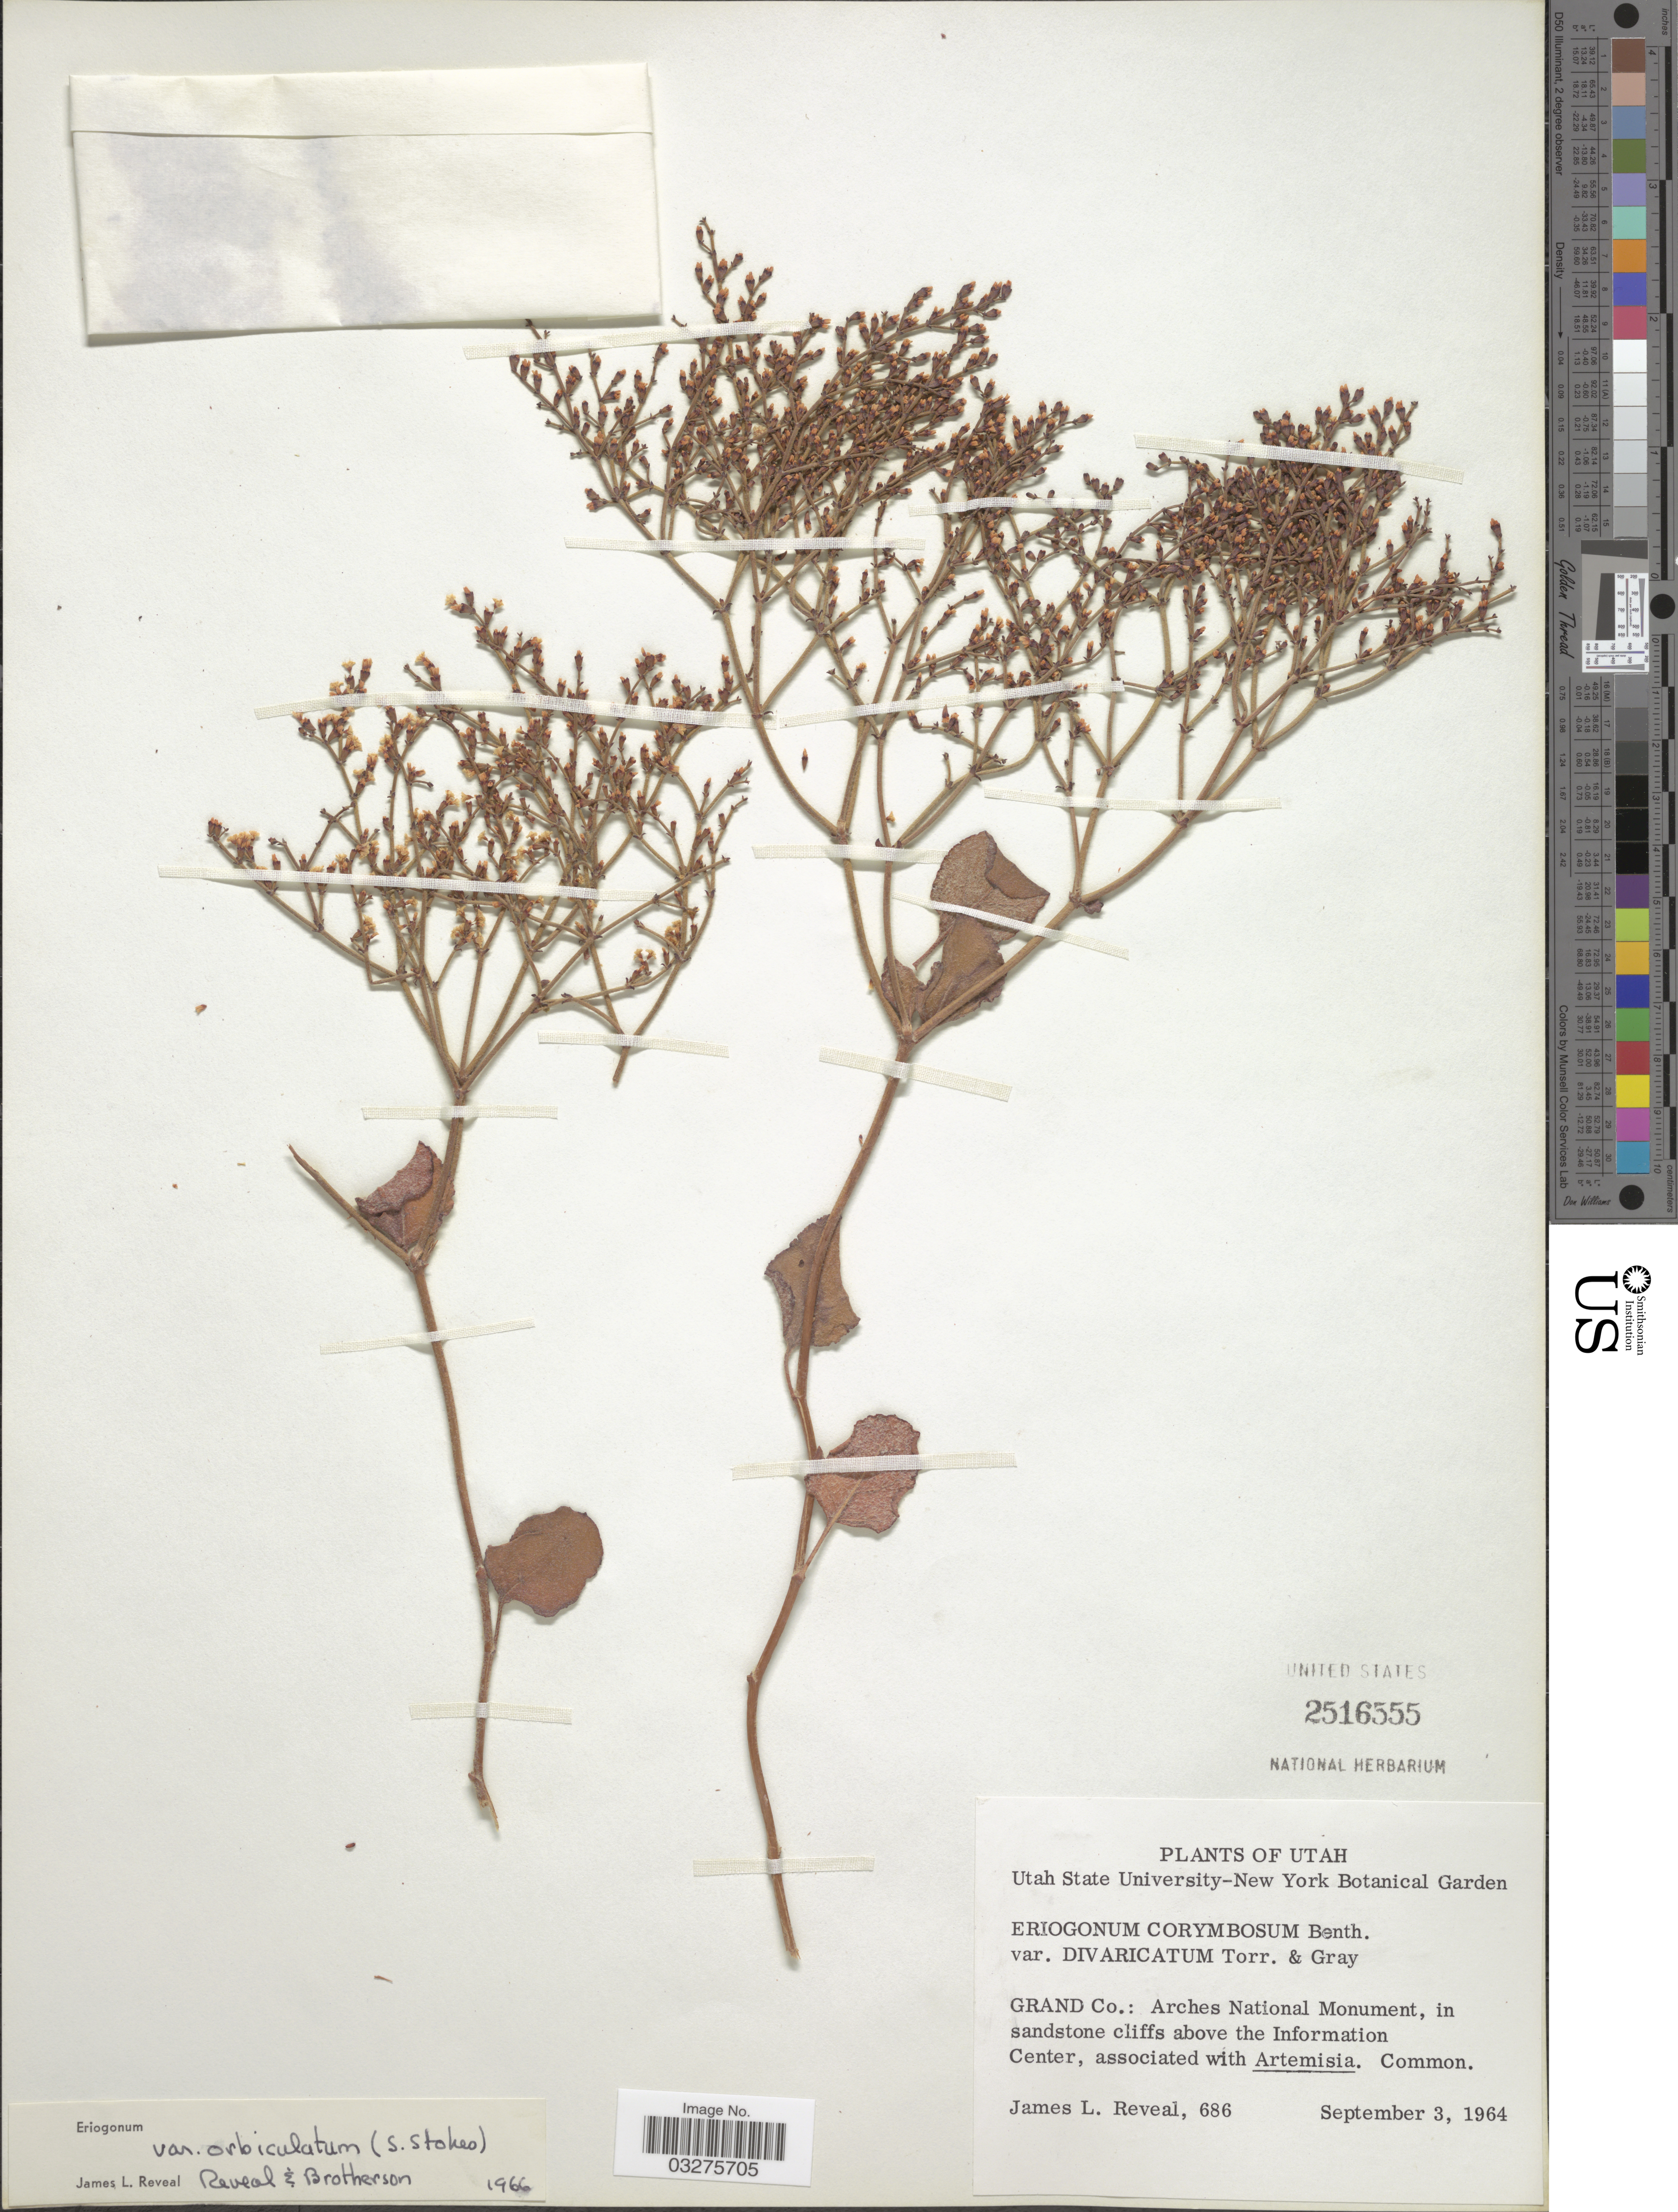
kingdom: Plantae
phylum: Tracheophyta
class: Magnoliopsida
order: Caryophyllales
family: Polygonaceae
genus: Eriogonum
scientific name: Eriogonum corymbosum var. orbiculatum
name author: (S. Stokes) Reveal & Brotherson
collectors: J. L. Reveal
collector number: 686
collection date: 1964-09-03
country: United States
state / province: Utah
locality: Grand Co.: Arches National Monument, in sandstone cliffs above the Information Center.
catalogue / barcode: US 2516555